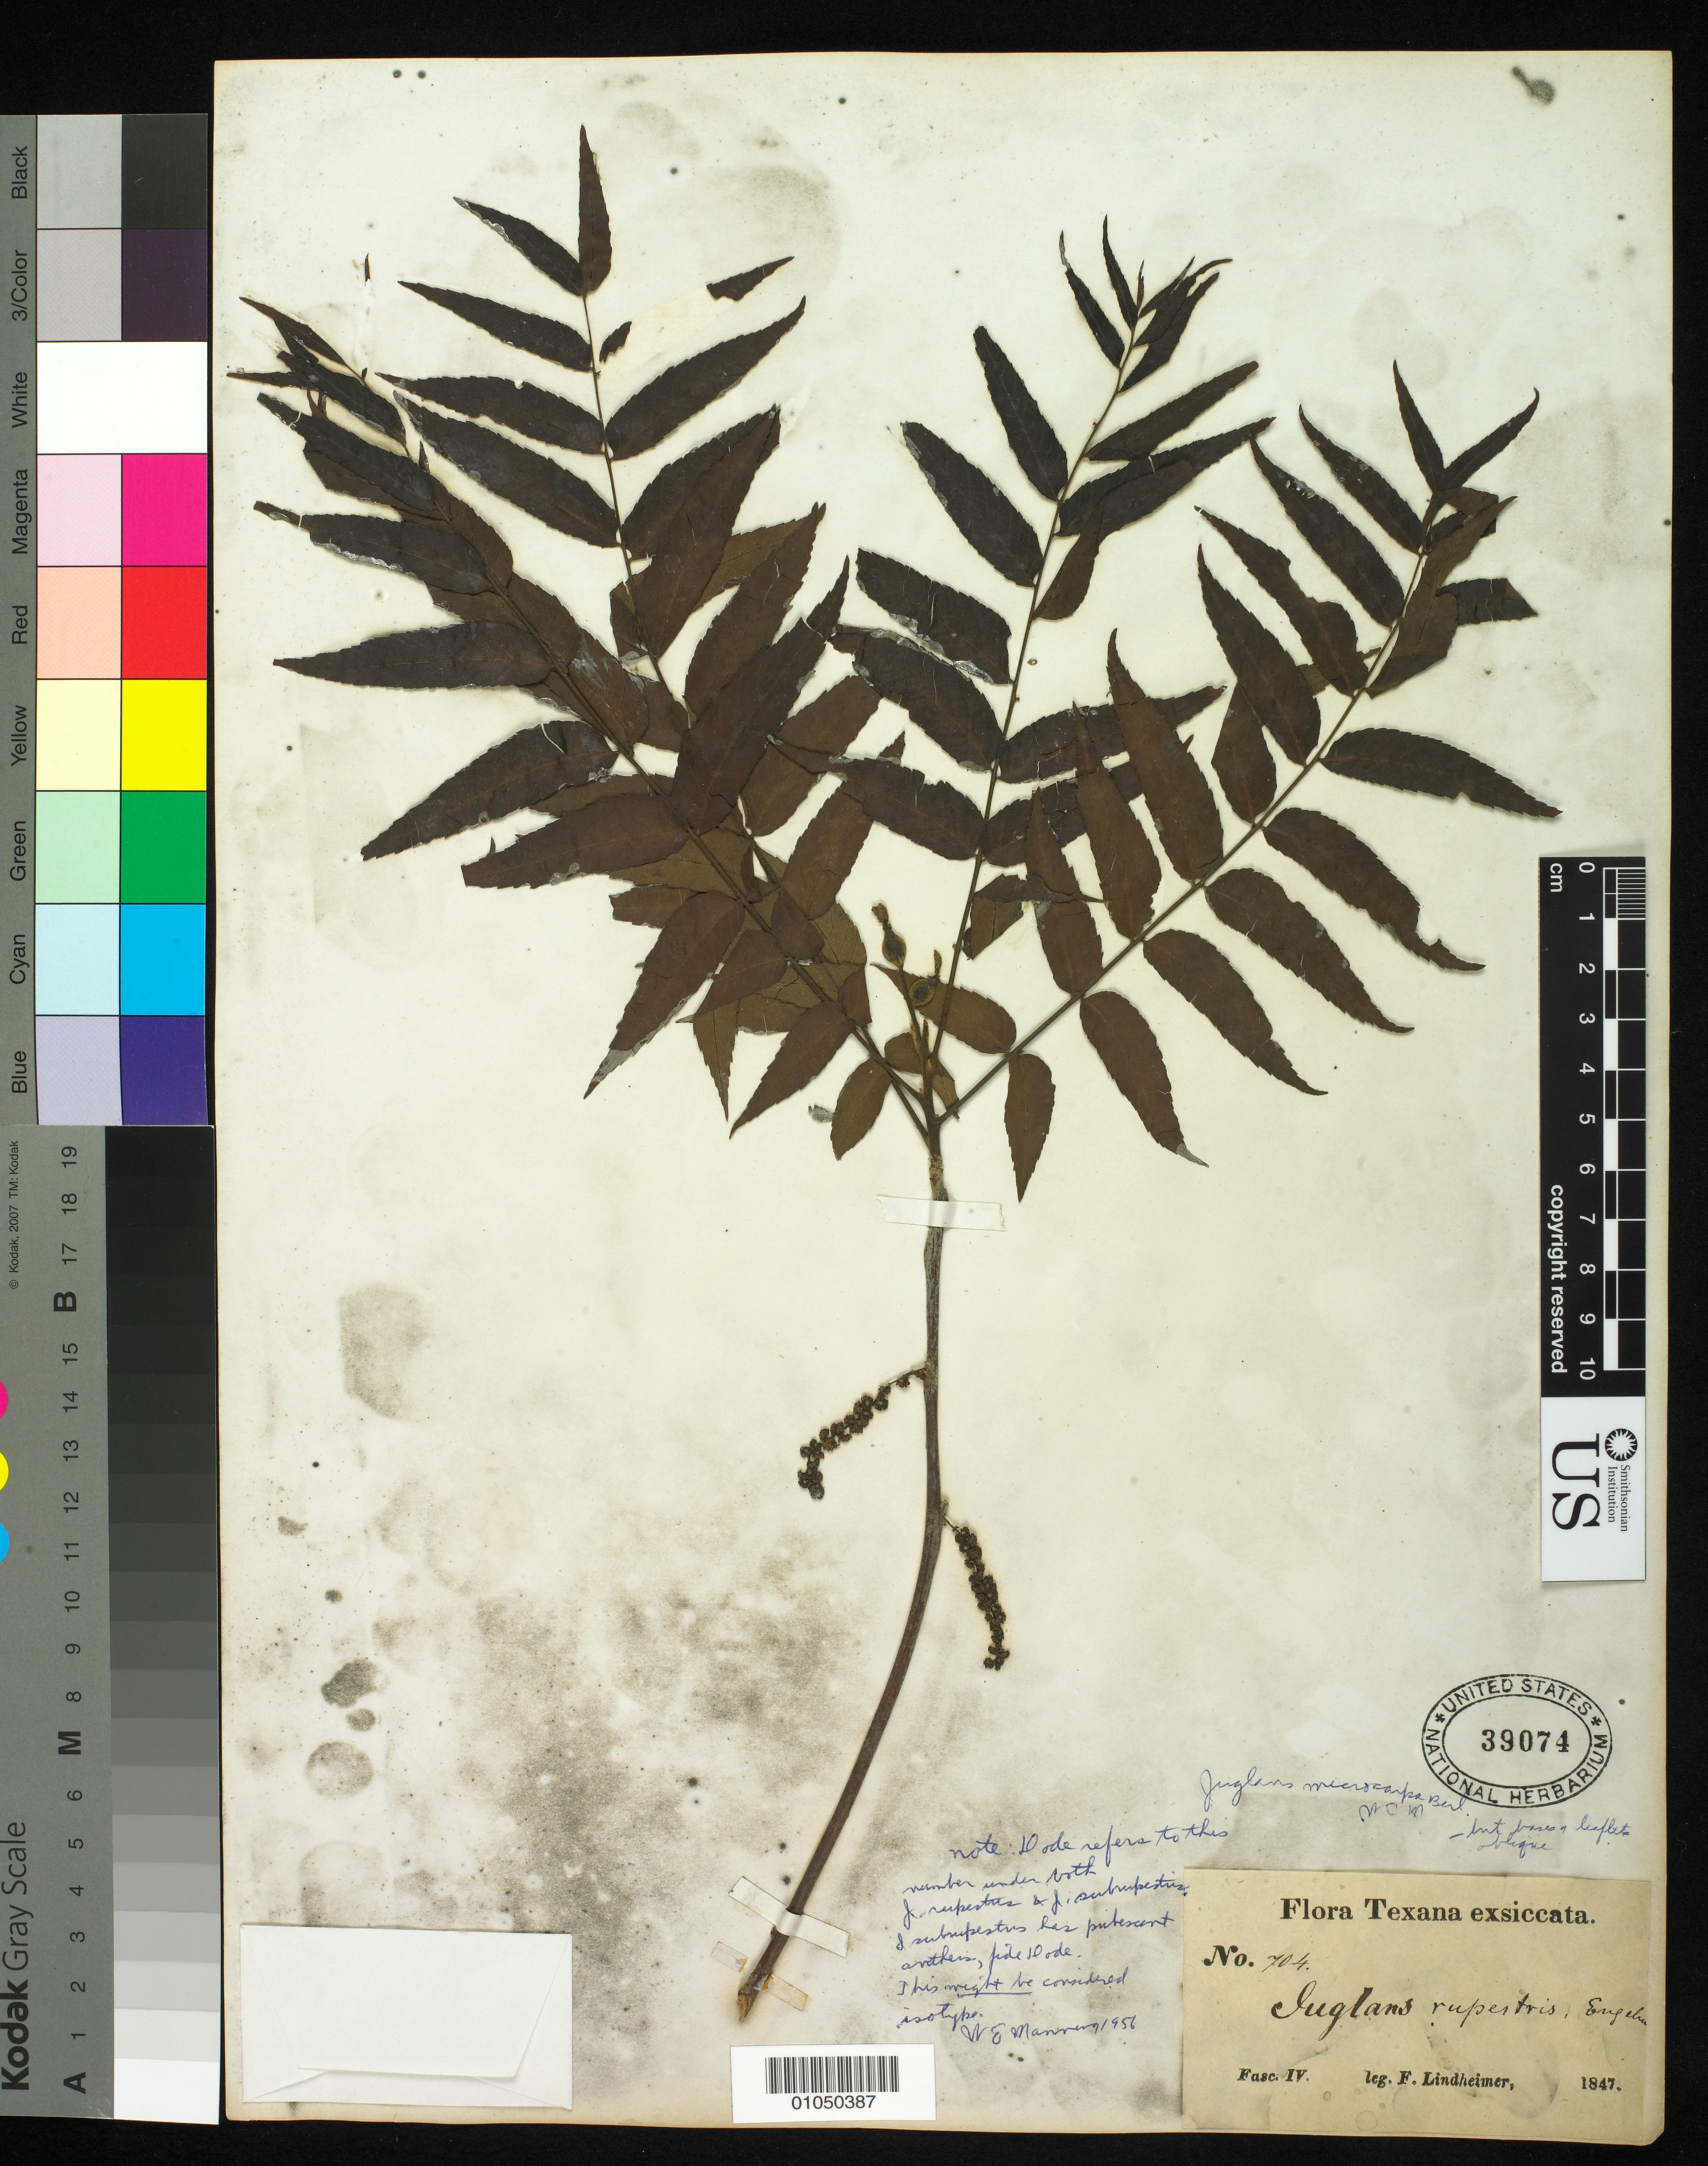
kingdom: Plantae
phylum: Tracheophyta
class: Magnoliopsida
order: Fagales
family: Juglandaceae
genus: Juglans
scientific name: Juglans subrupestris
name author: Dode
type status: Isotype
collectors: F. J. Lindheimer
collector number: IV 704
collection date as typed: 1847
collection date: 1847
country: United States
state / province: Texas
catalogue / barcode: US 39074